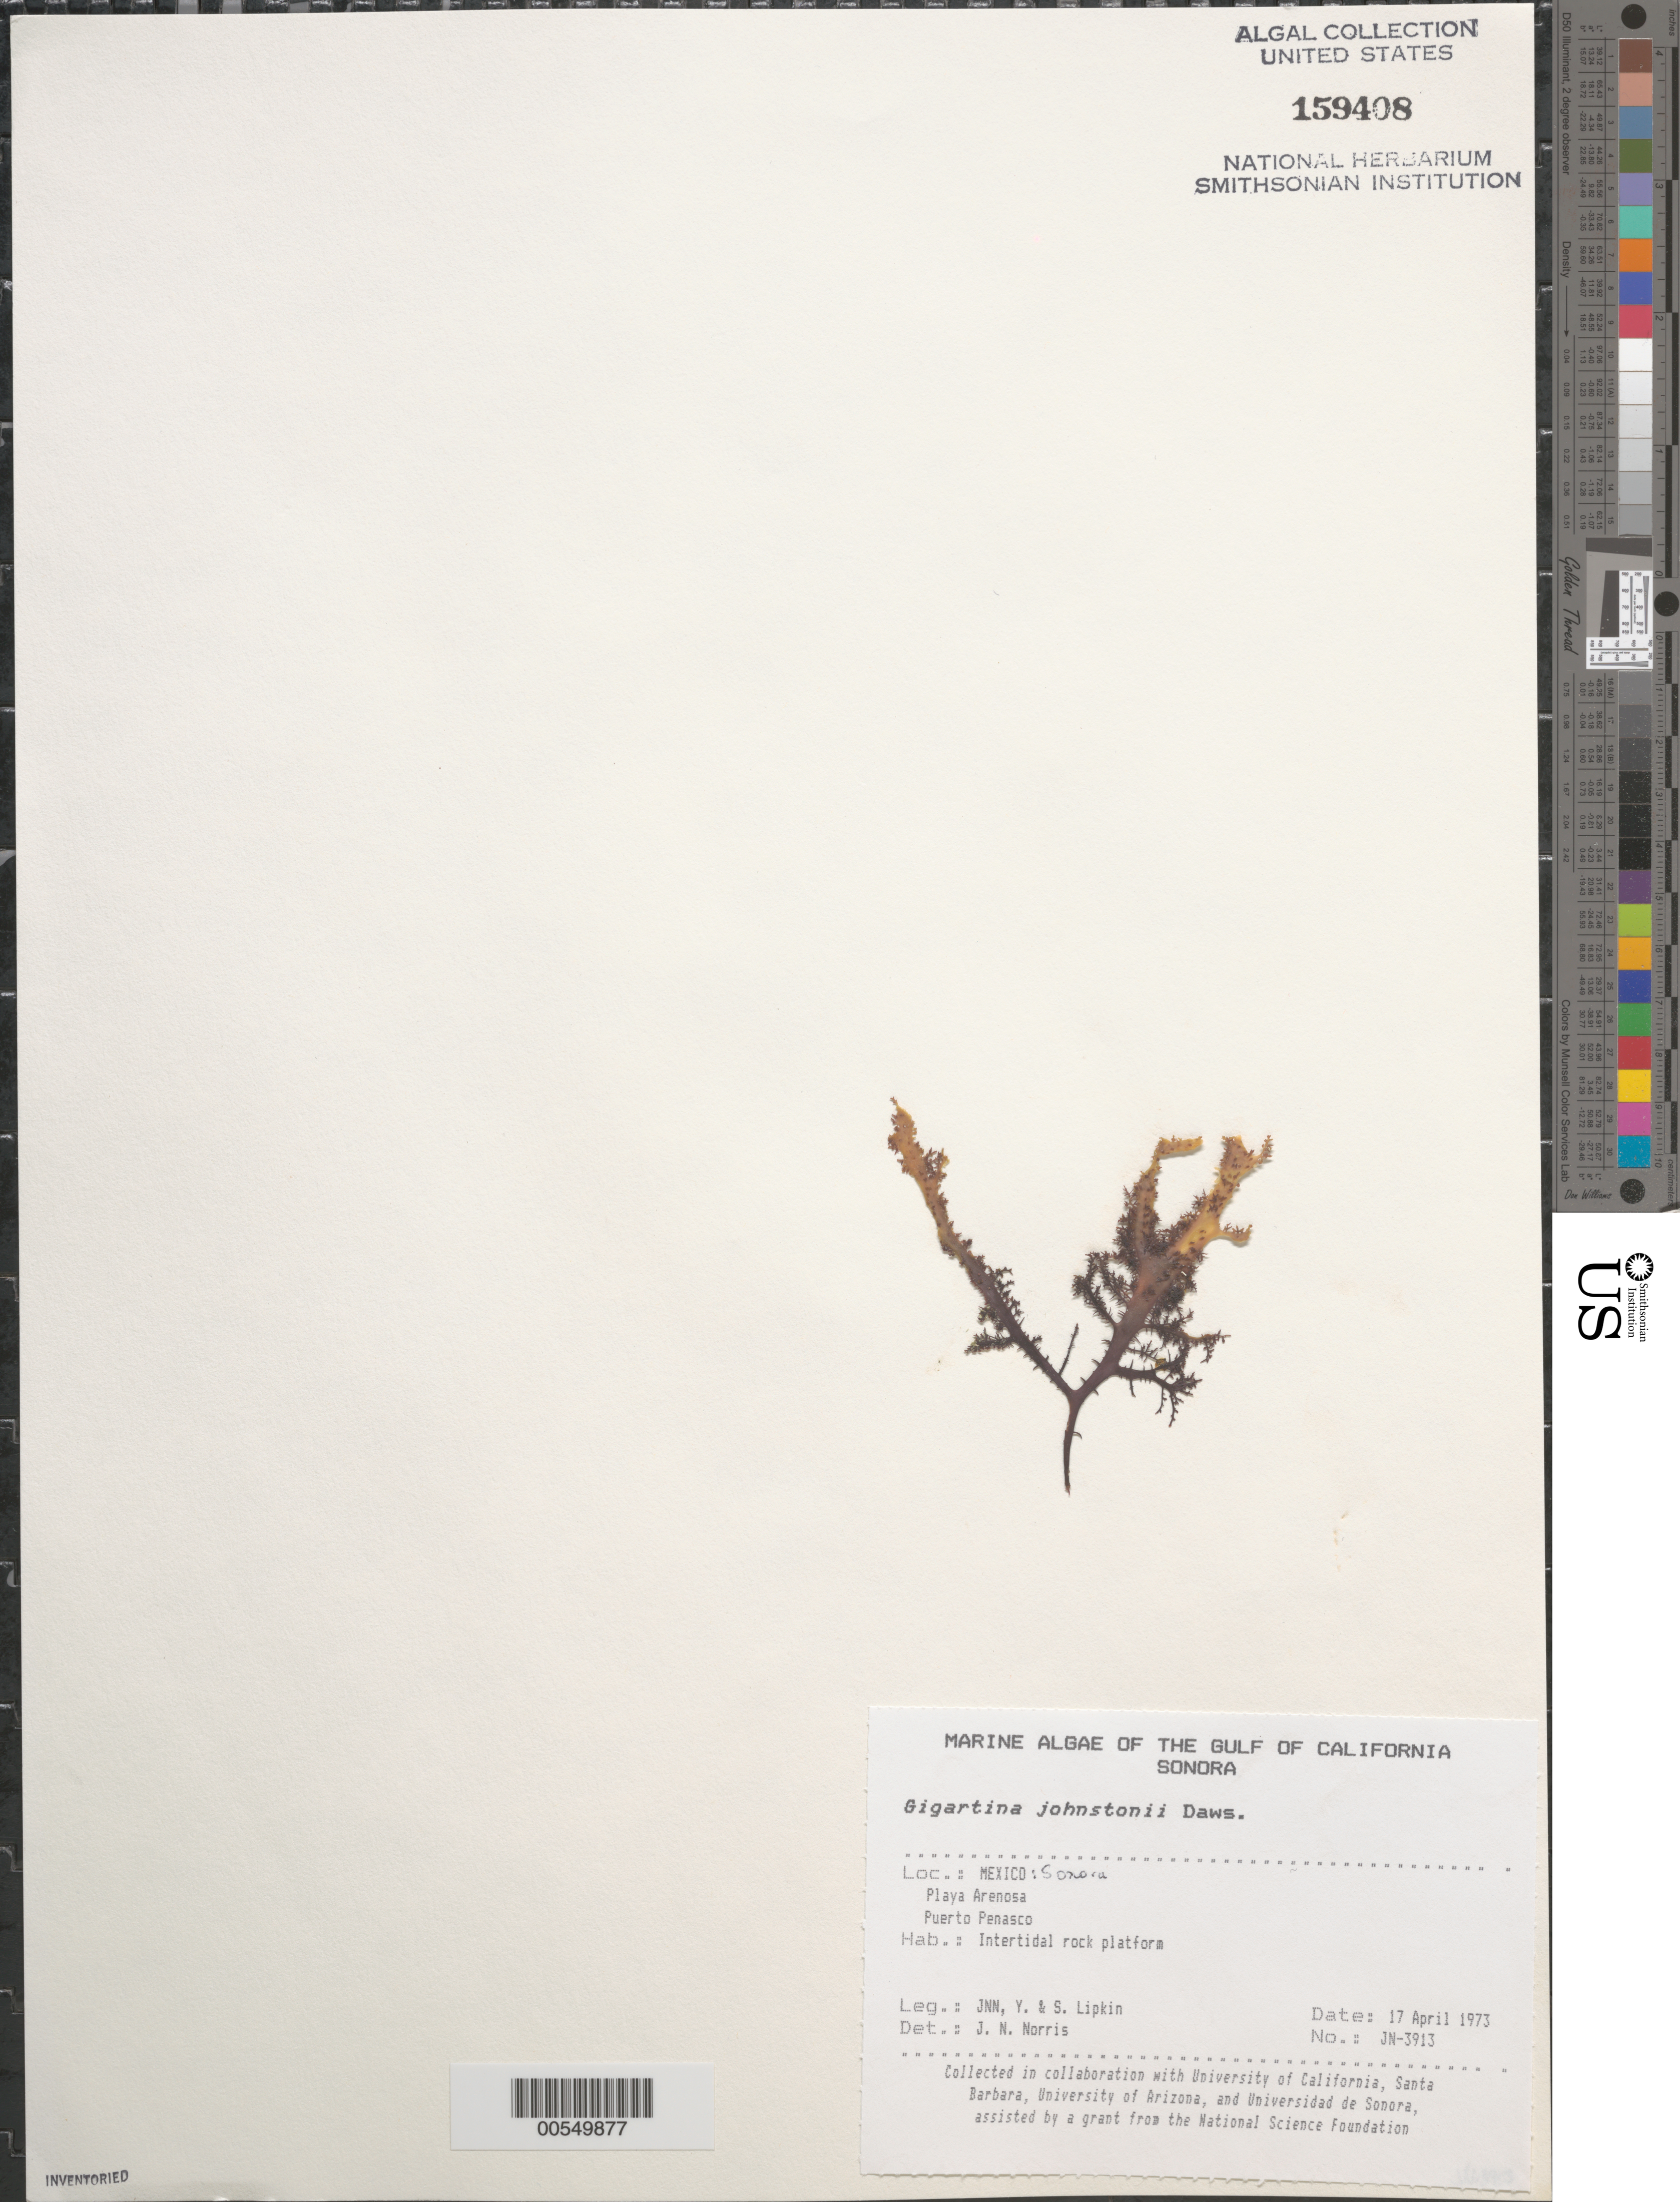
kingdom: Plantae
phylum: Rhodophyta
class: Florideophyceae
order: Gigartinales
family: Gigartinaceae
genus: Chondracanthus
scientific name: Chondracanthus squarrulosus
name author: (Setch. & N.L. Gardner) J.R. Hughey et al.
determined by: Algae name updating Project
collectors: J. N. Norris, Y. Lipkin & S. Lipkin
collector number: JN-3913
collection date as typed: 17 Apr 1973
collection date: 1973-04-17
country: Mexico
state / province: Sonora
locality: Playa Arenosa, Puerto Penasco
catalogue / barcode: US 159408